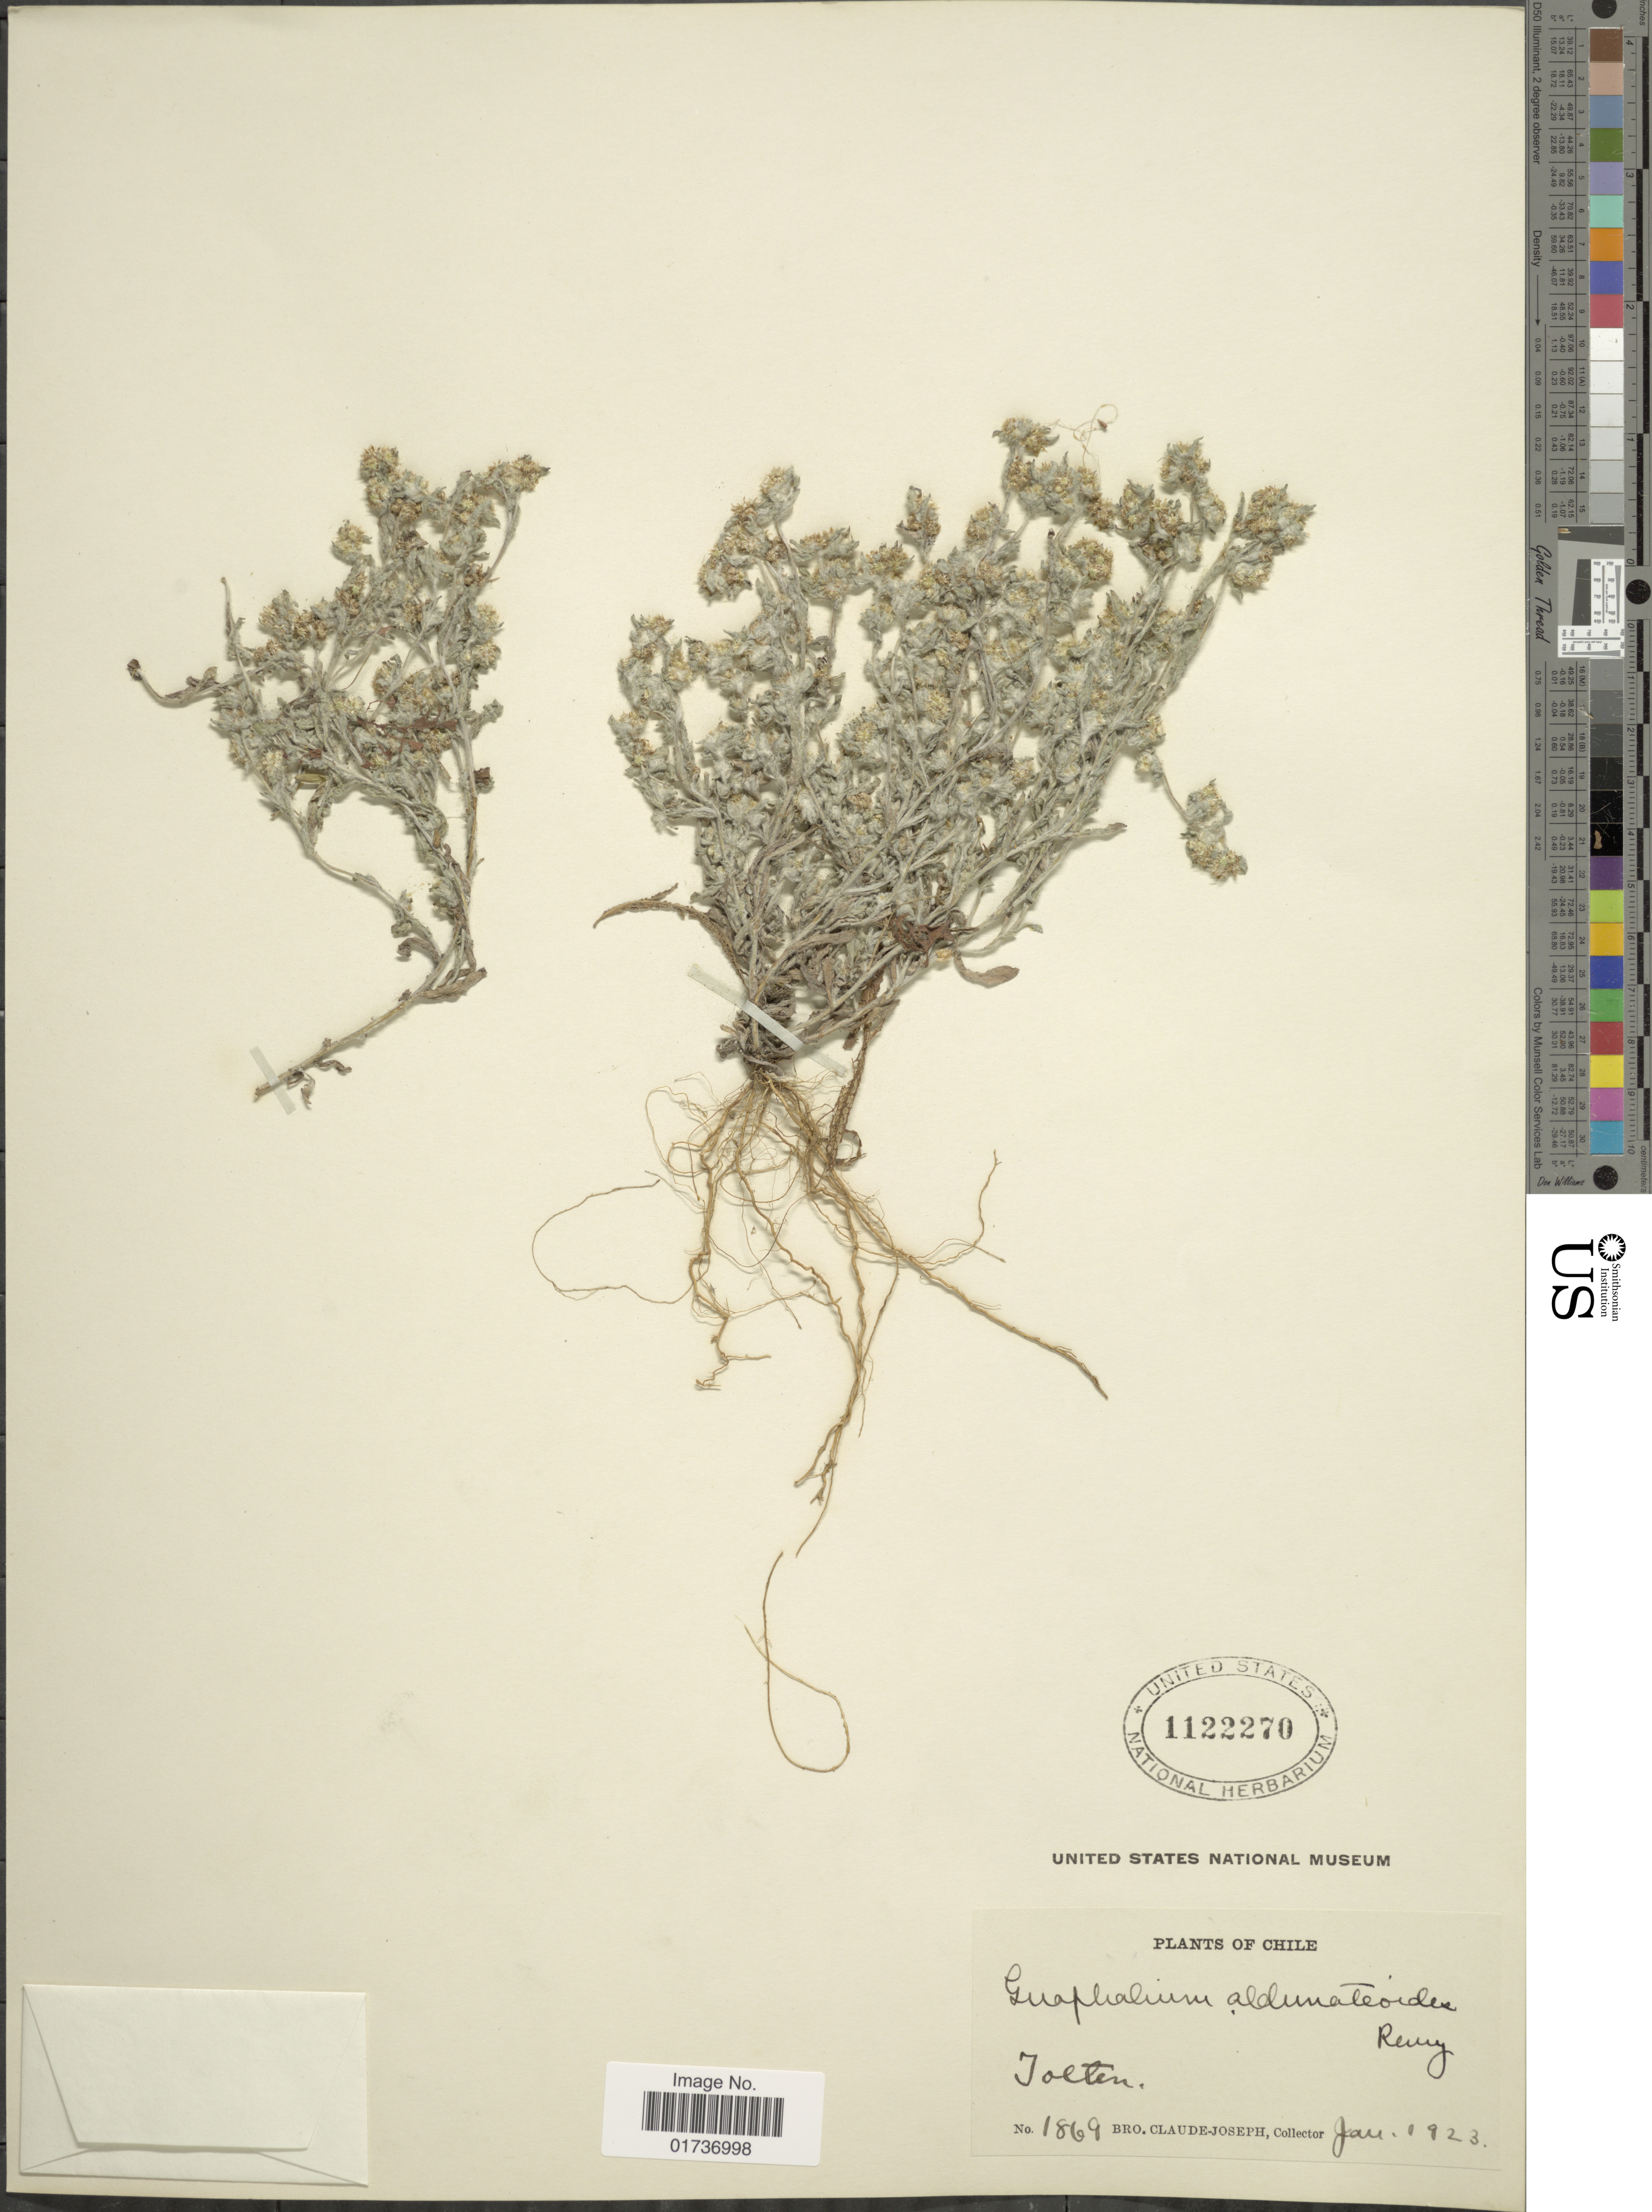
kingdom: Plantae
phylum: Tracheophyta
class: Magnoliopsida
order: Asterales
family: Asteraceae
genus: Gnaphalium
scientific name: Gnaphalium aldunateoides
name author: J. Rémy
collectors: Bro. Claude-Joseph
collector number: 1869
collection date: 1923-01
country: Chile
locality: Jolten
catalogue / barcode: US 1122270